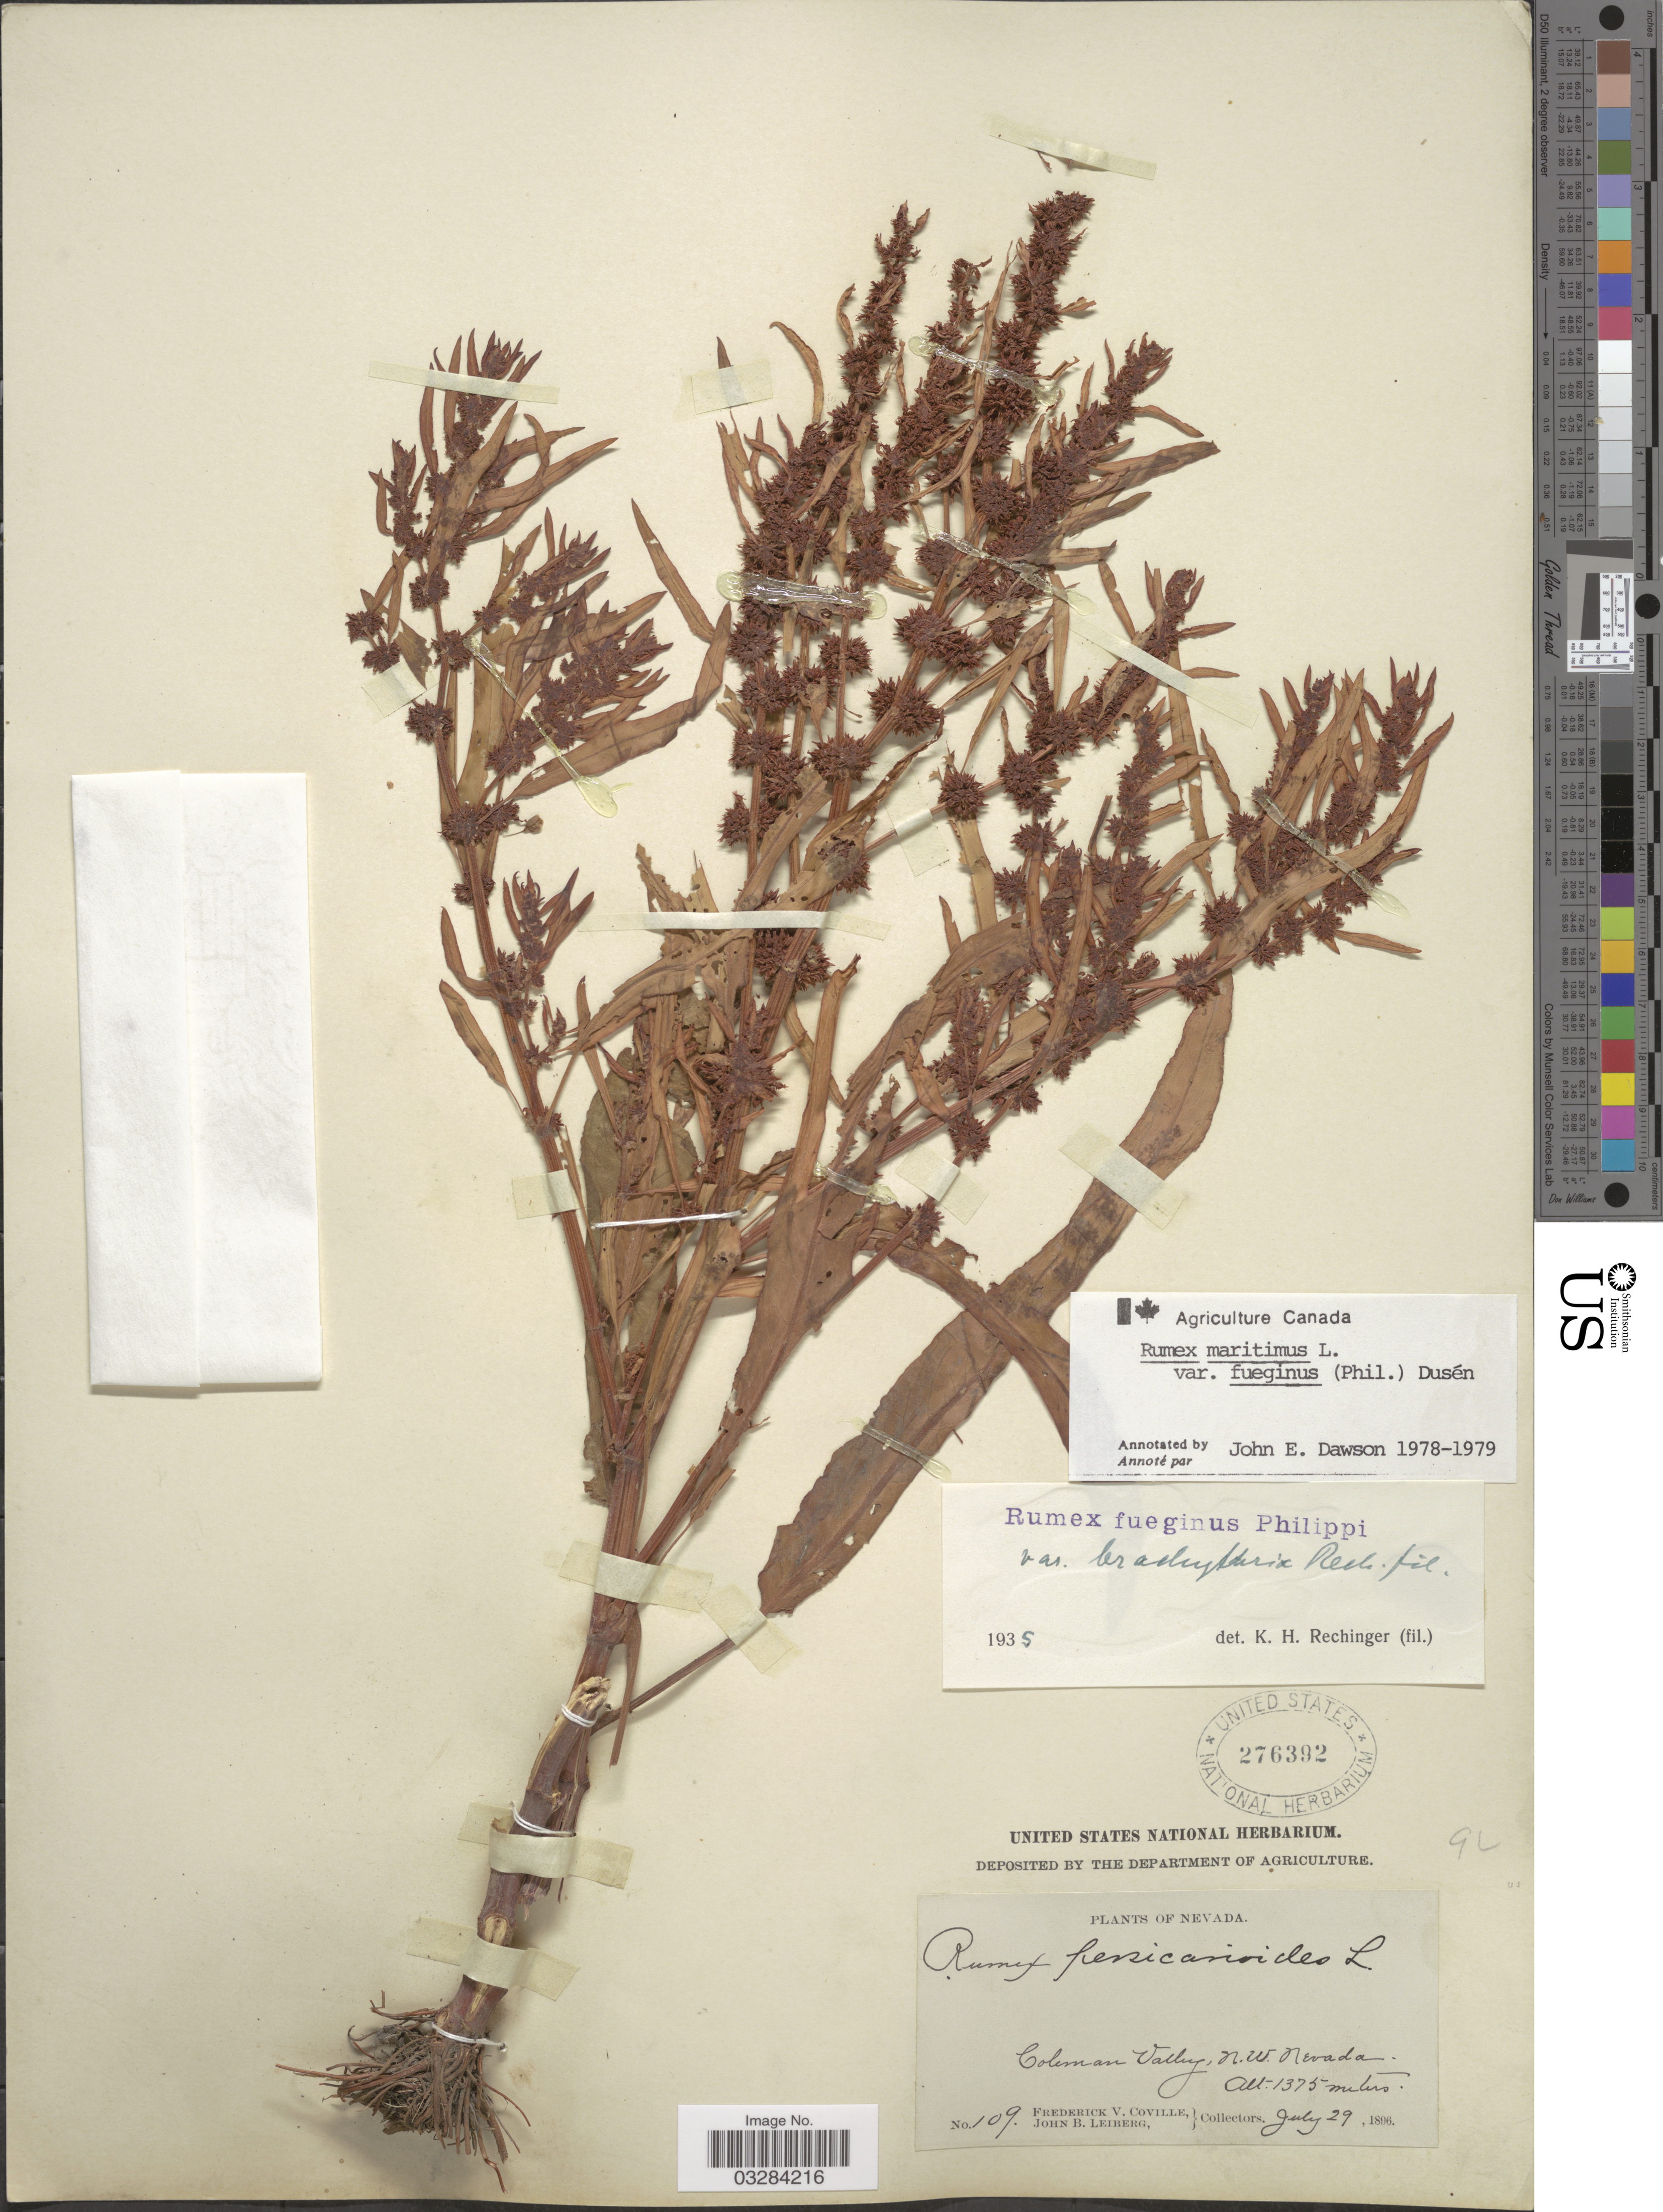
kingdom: Plantae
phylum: Tracheophyta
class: Magnoliopsida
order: Caryophyllales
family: Polygonaceae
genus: Rumex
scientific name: Rumex maritimus var. fueginus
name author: (Phil.) Dusén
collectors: F. V. Coville & J. B. Leiberg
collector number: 109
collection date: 1896-07-29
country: United States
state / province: Nevada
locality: Coleman Valley, N. W. Nevada.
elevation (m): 1375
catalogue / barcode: US 276392